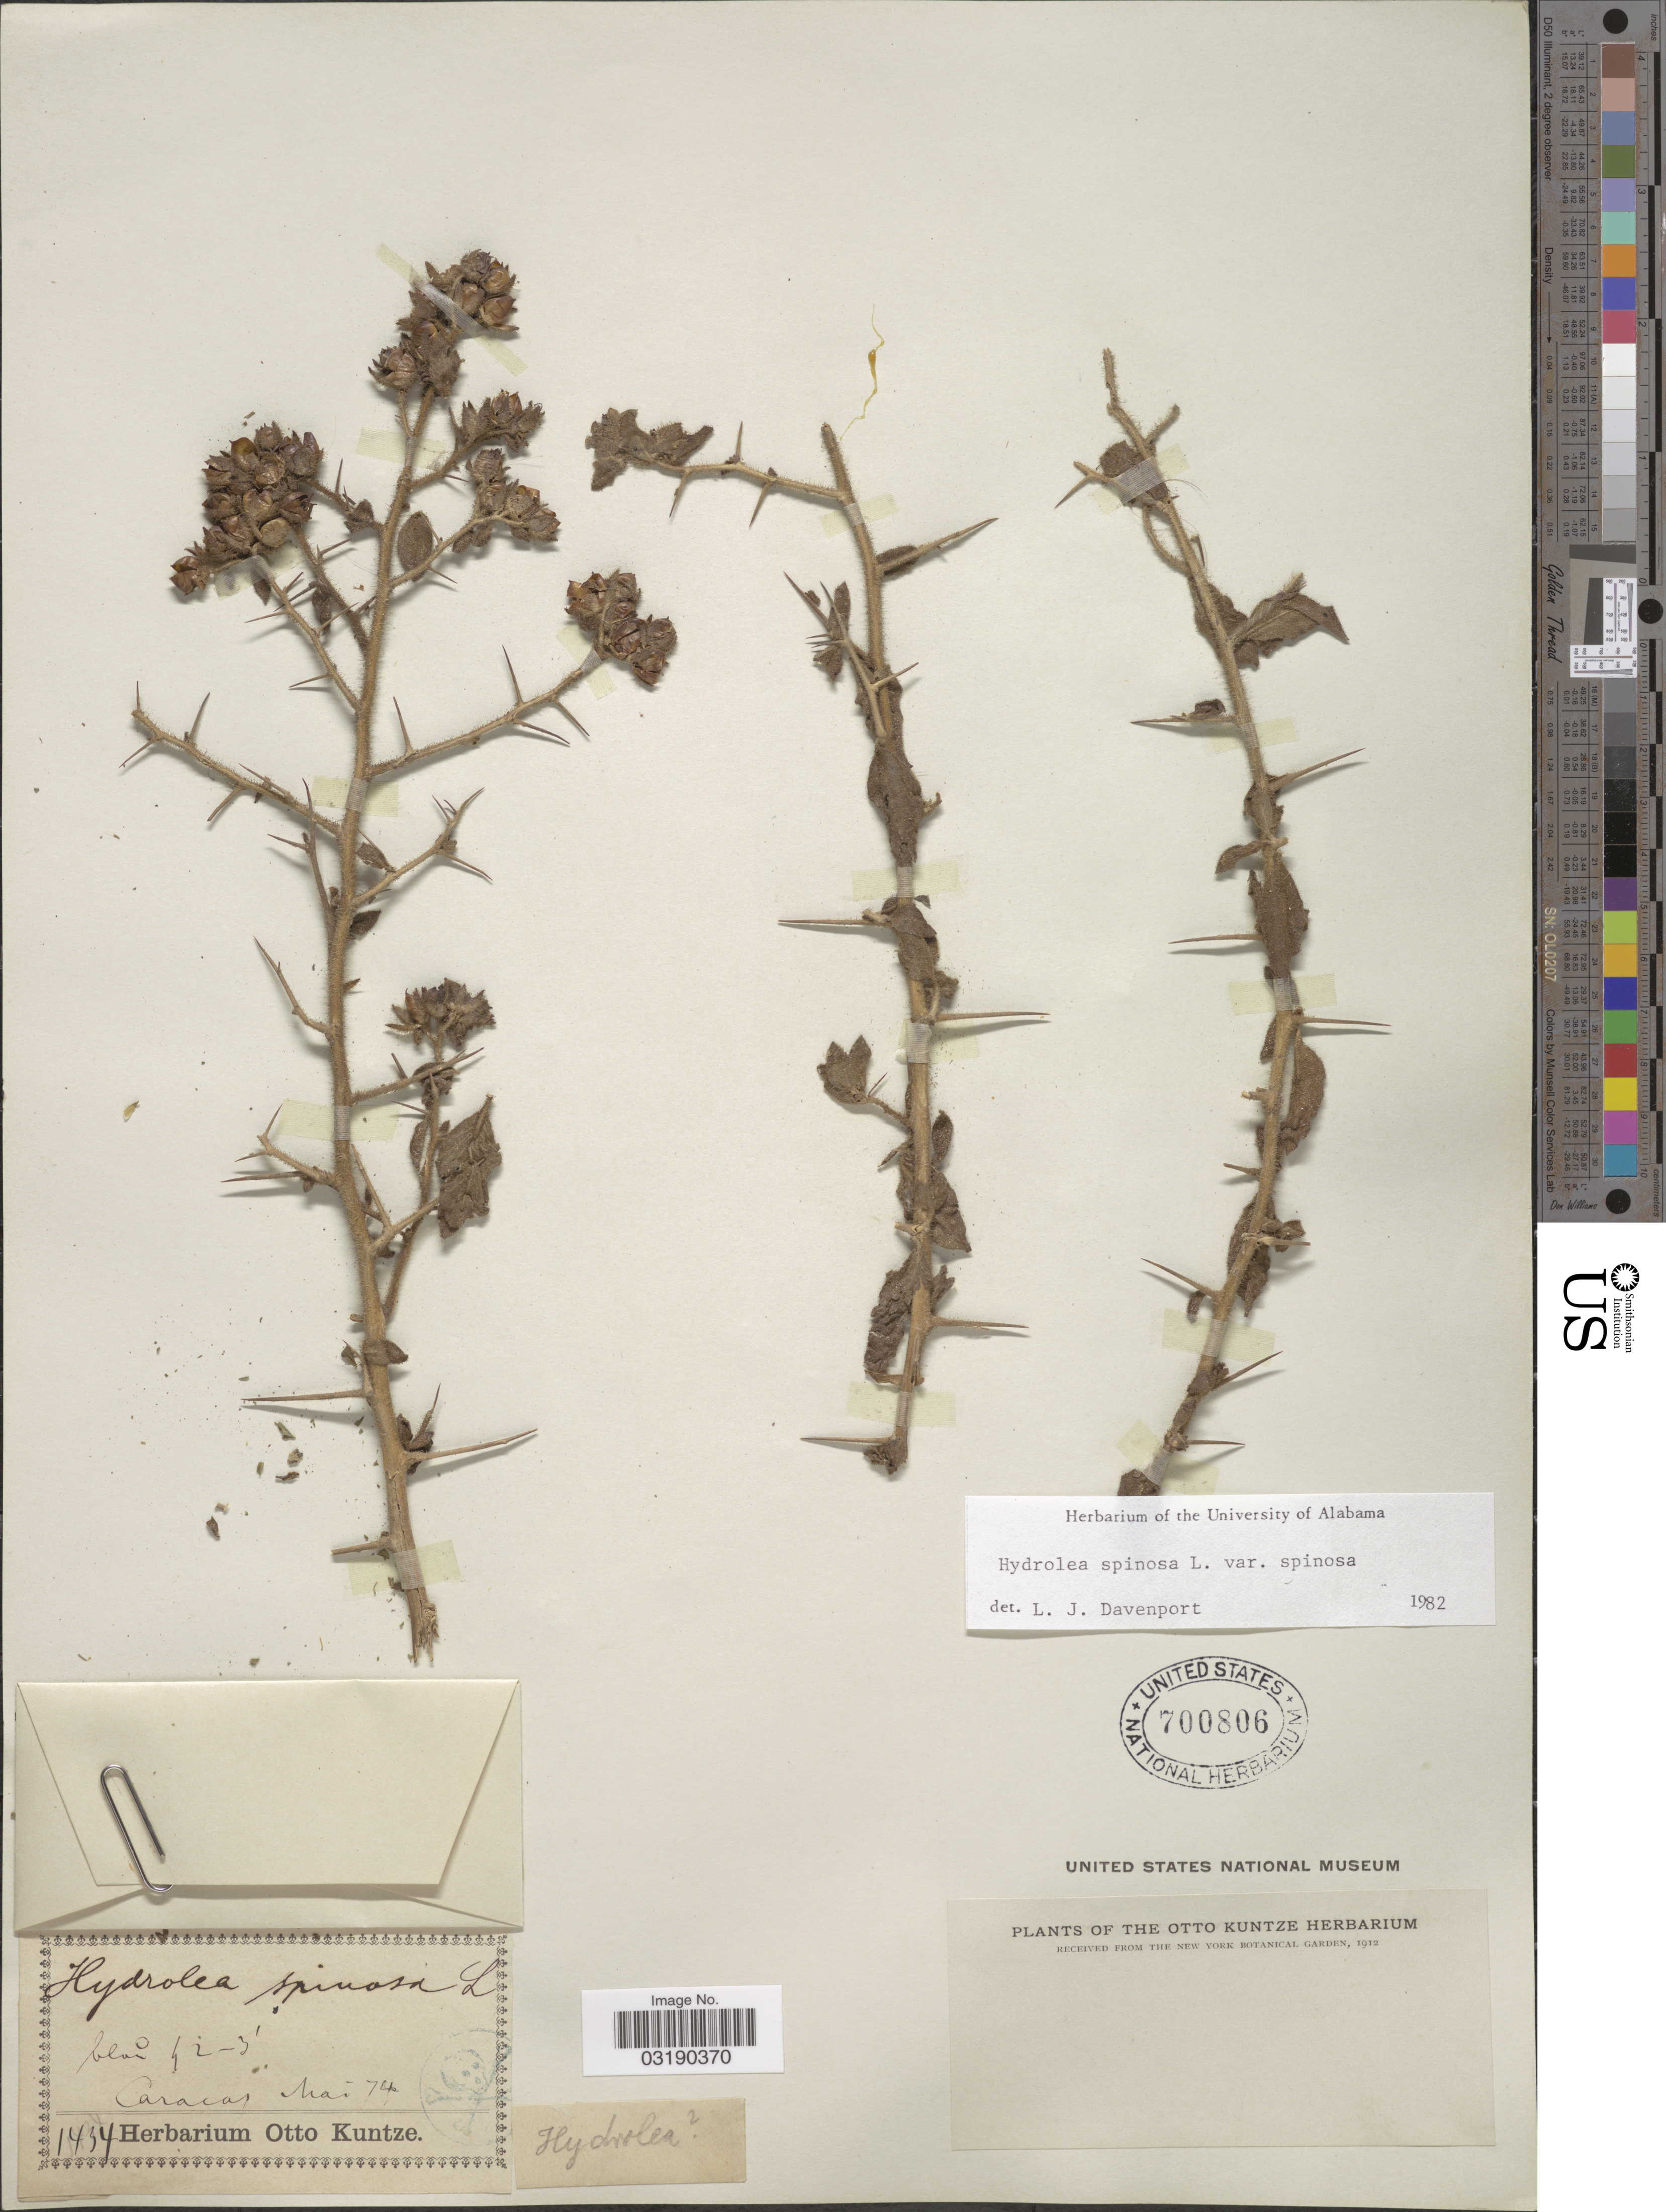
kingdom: Plantae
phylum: Tracheophyta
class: Magnoliopsida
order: Solanales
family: Hydroleaceae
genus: Hydrolea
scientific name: Hydrolea spinosa var. spinosa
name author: L.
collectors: ex herb. Otto Kuntze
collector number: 1434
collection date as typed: Transcribed d/m/y: /5/74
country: Venezuela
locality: Caracas.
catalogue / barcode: US 700806